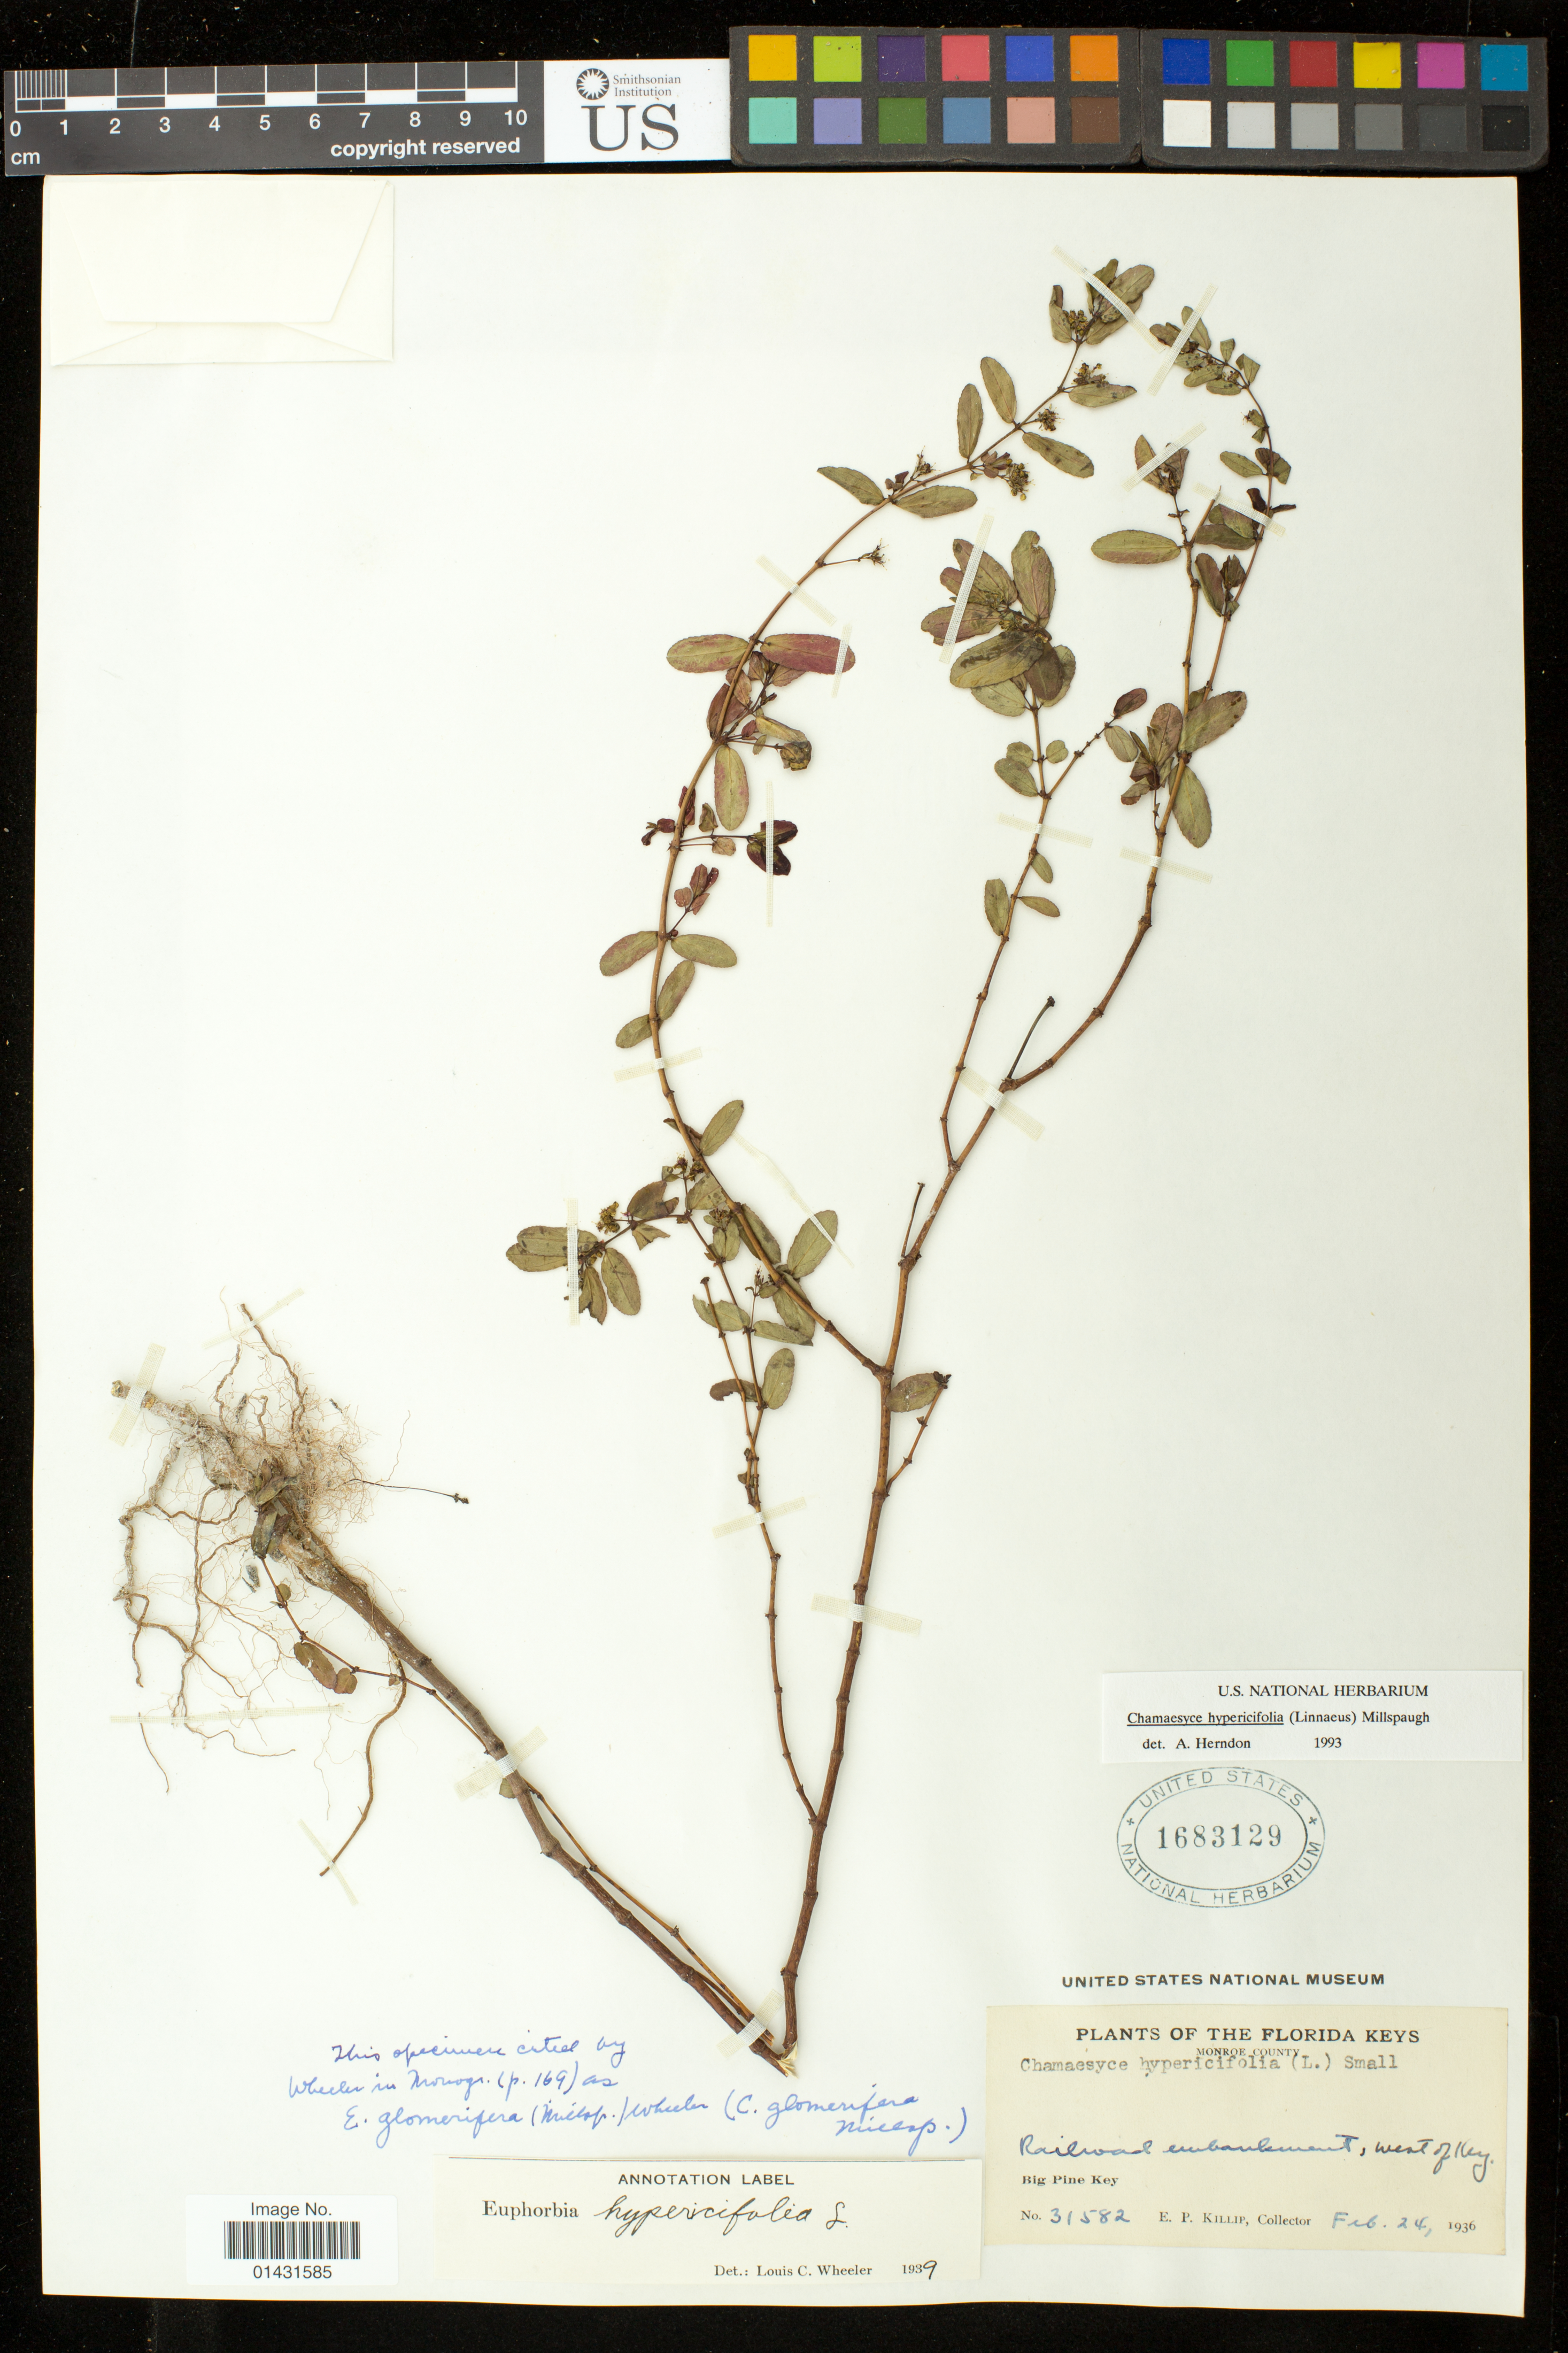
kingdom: Plantae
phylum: Tracheophyta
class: Magnoliopsida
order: Malpighiales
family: Euphorbiaceae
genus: Euphorbia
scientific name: Euphorbia hypericifolia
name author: L.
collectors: E. P. Killip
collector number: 31582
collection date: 1936-02-24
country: United States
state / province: Florida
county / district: Monroe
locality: Railroad embankment, west of Key. Big Pine Key.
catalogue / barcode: US 1683129